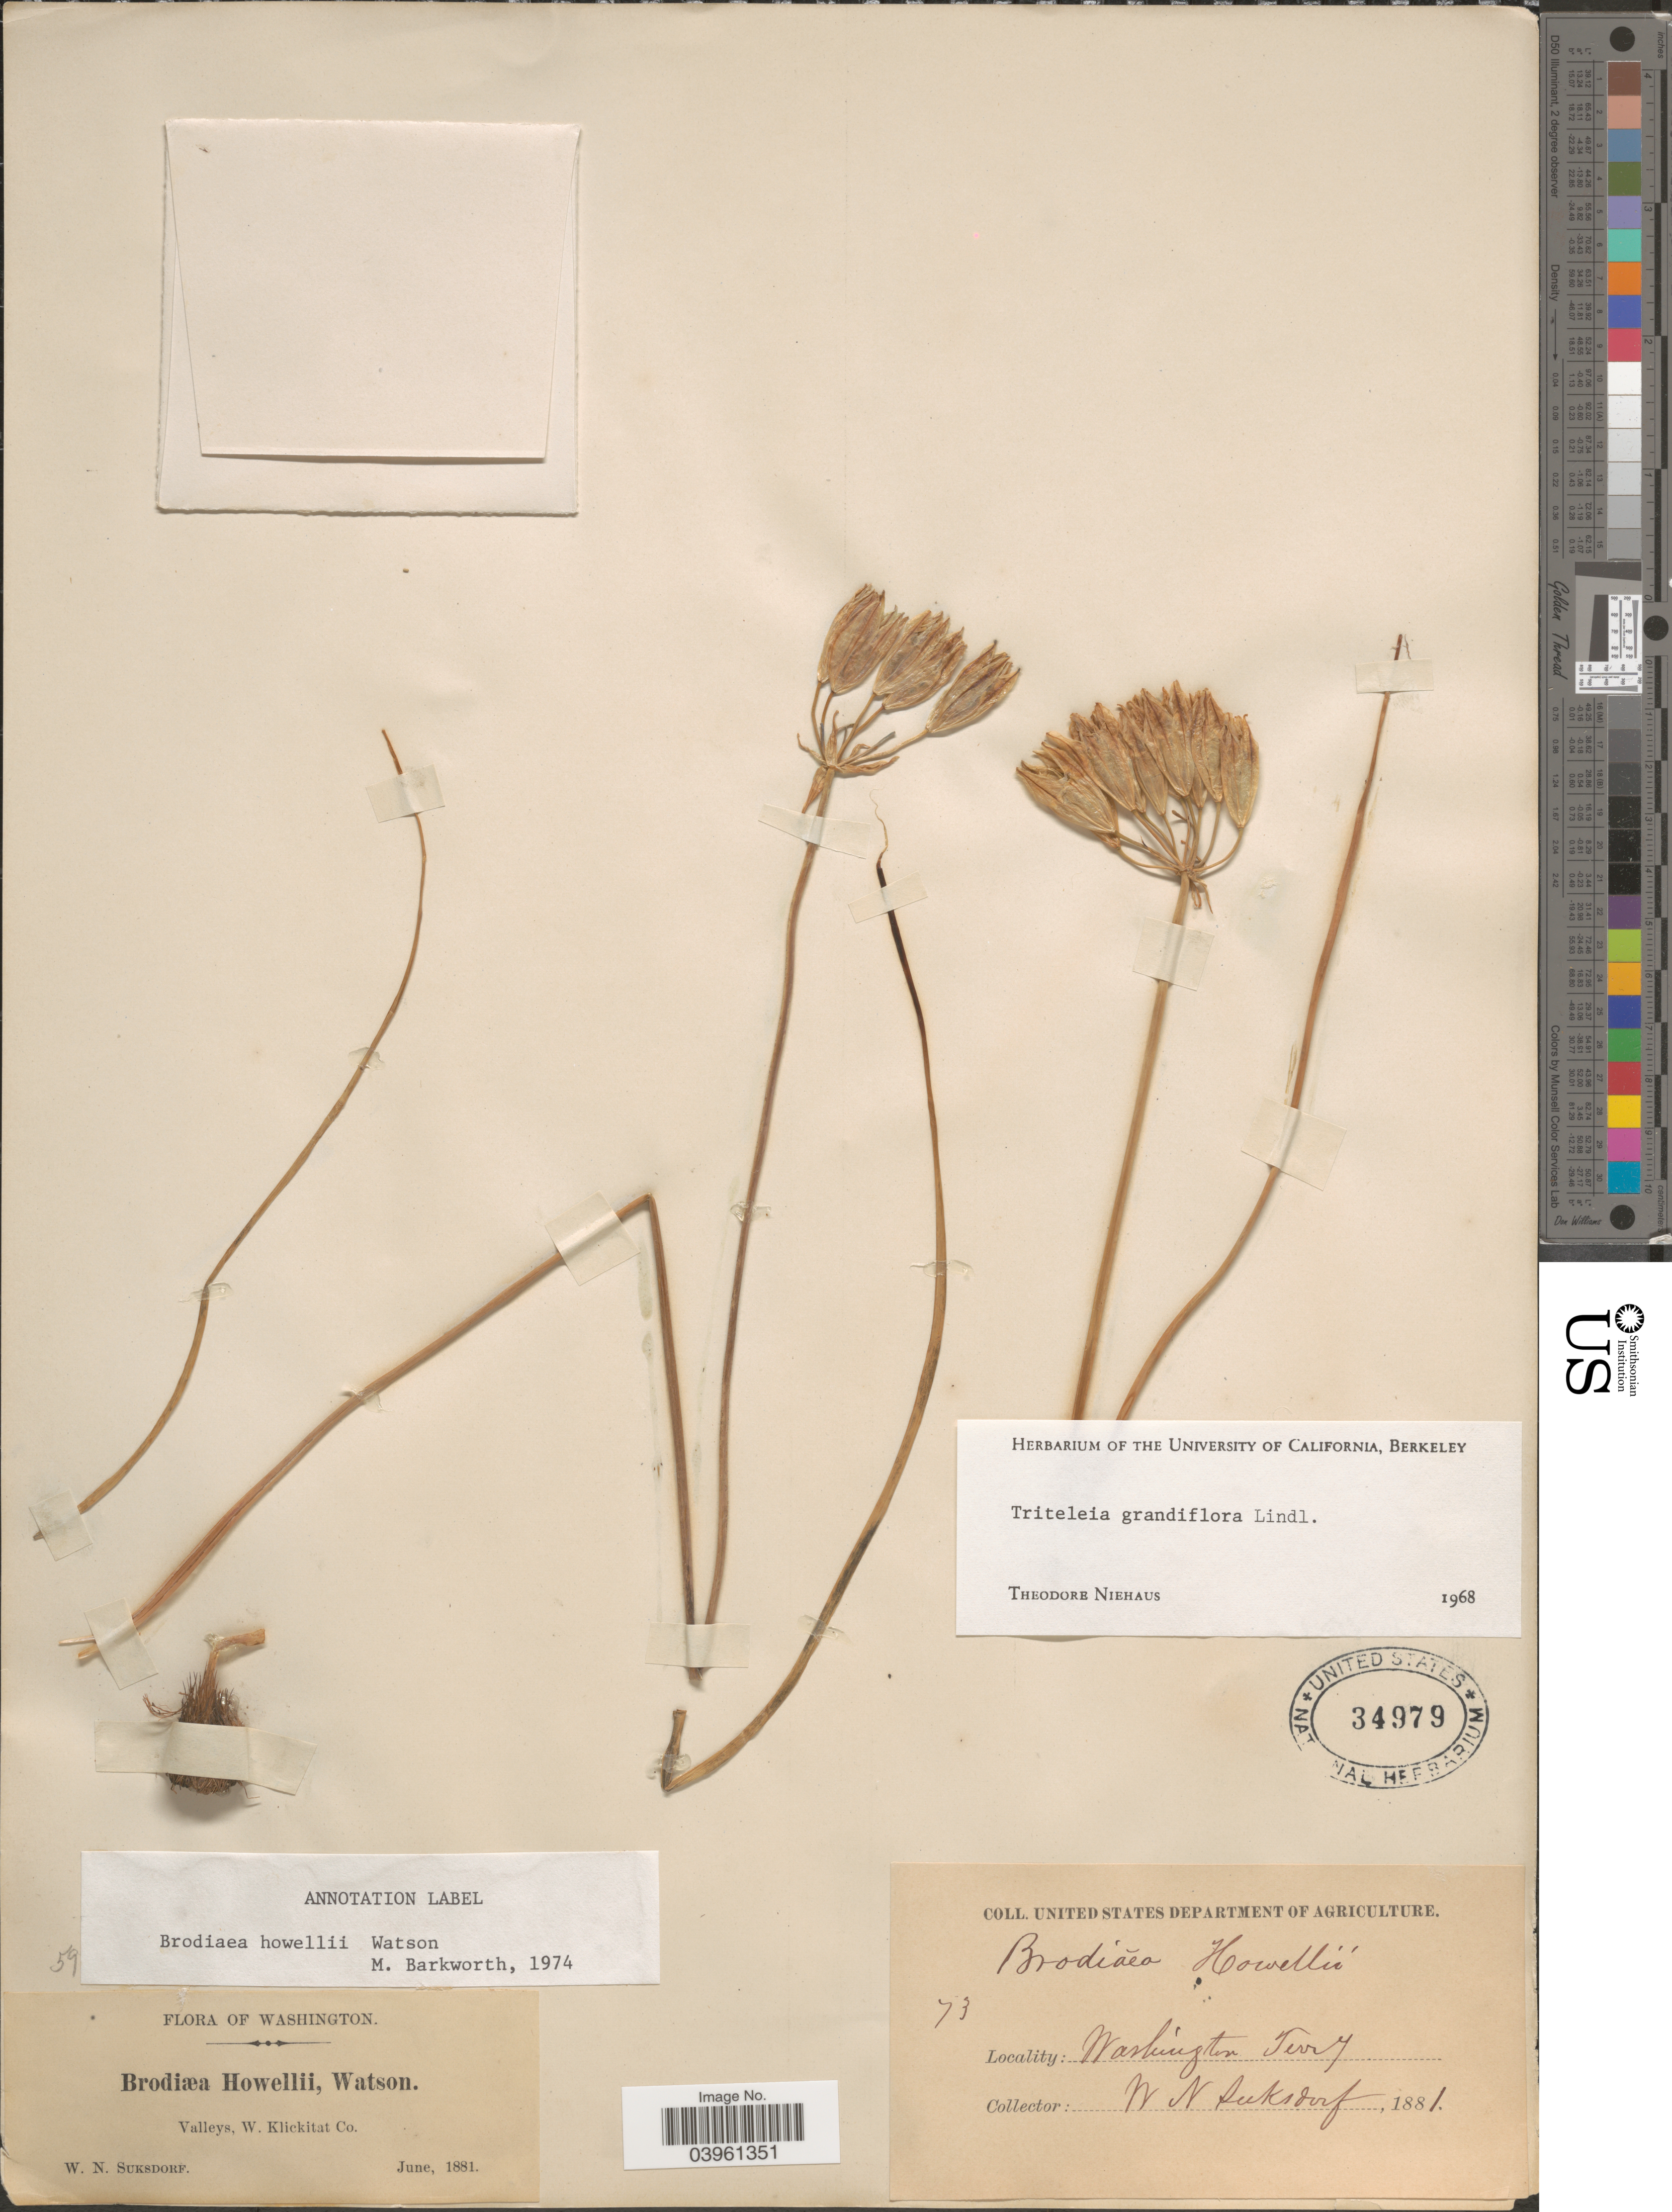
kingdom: Plantae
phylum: Tracheophyta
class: Liliopsida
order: Asparagales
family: Asparagaceae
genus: Triteleia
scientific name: Triteleia grandiflora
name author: Lindl.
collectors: W. N. Suksdorf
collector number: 73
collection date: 1881-06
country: United States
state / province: Washington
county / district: Klickitat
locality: Valleys, W. Klickitat Co.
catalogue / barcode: US 34979